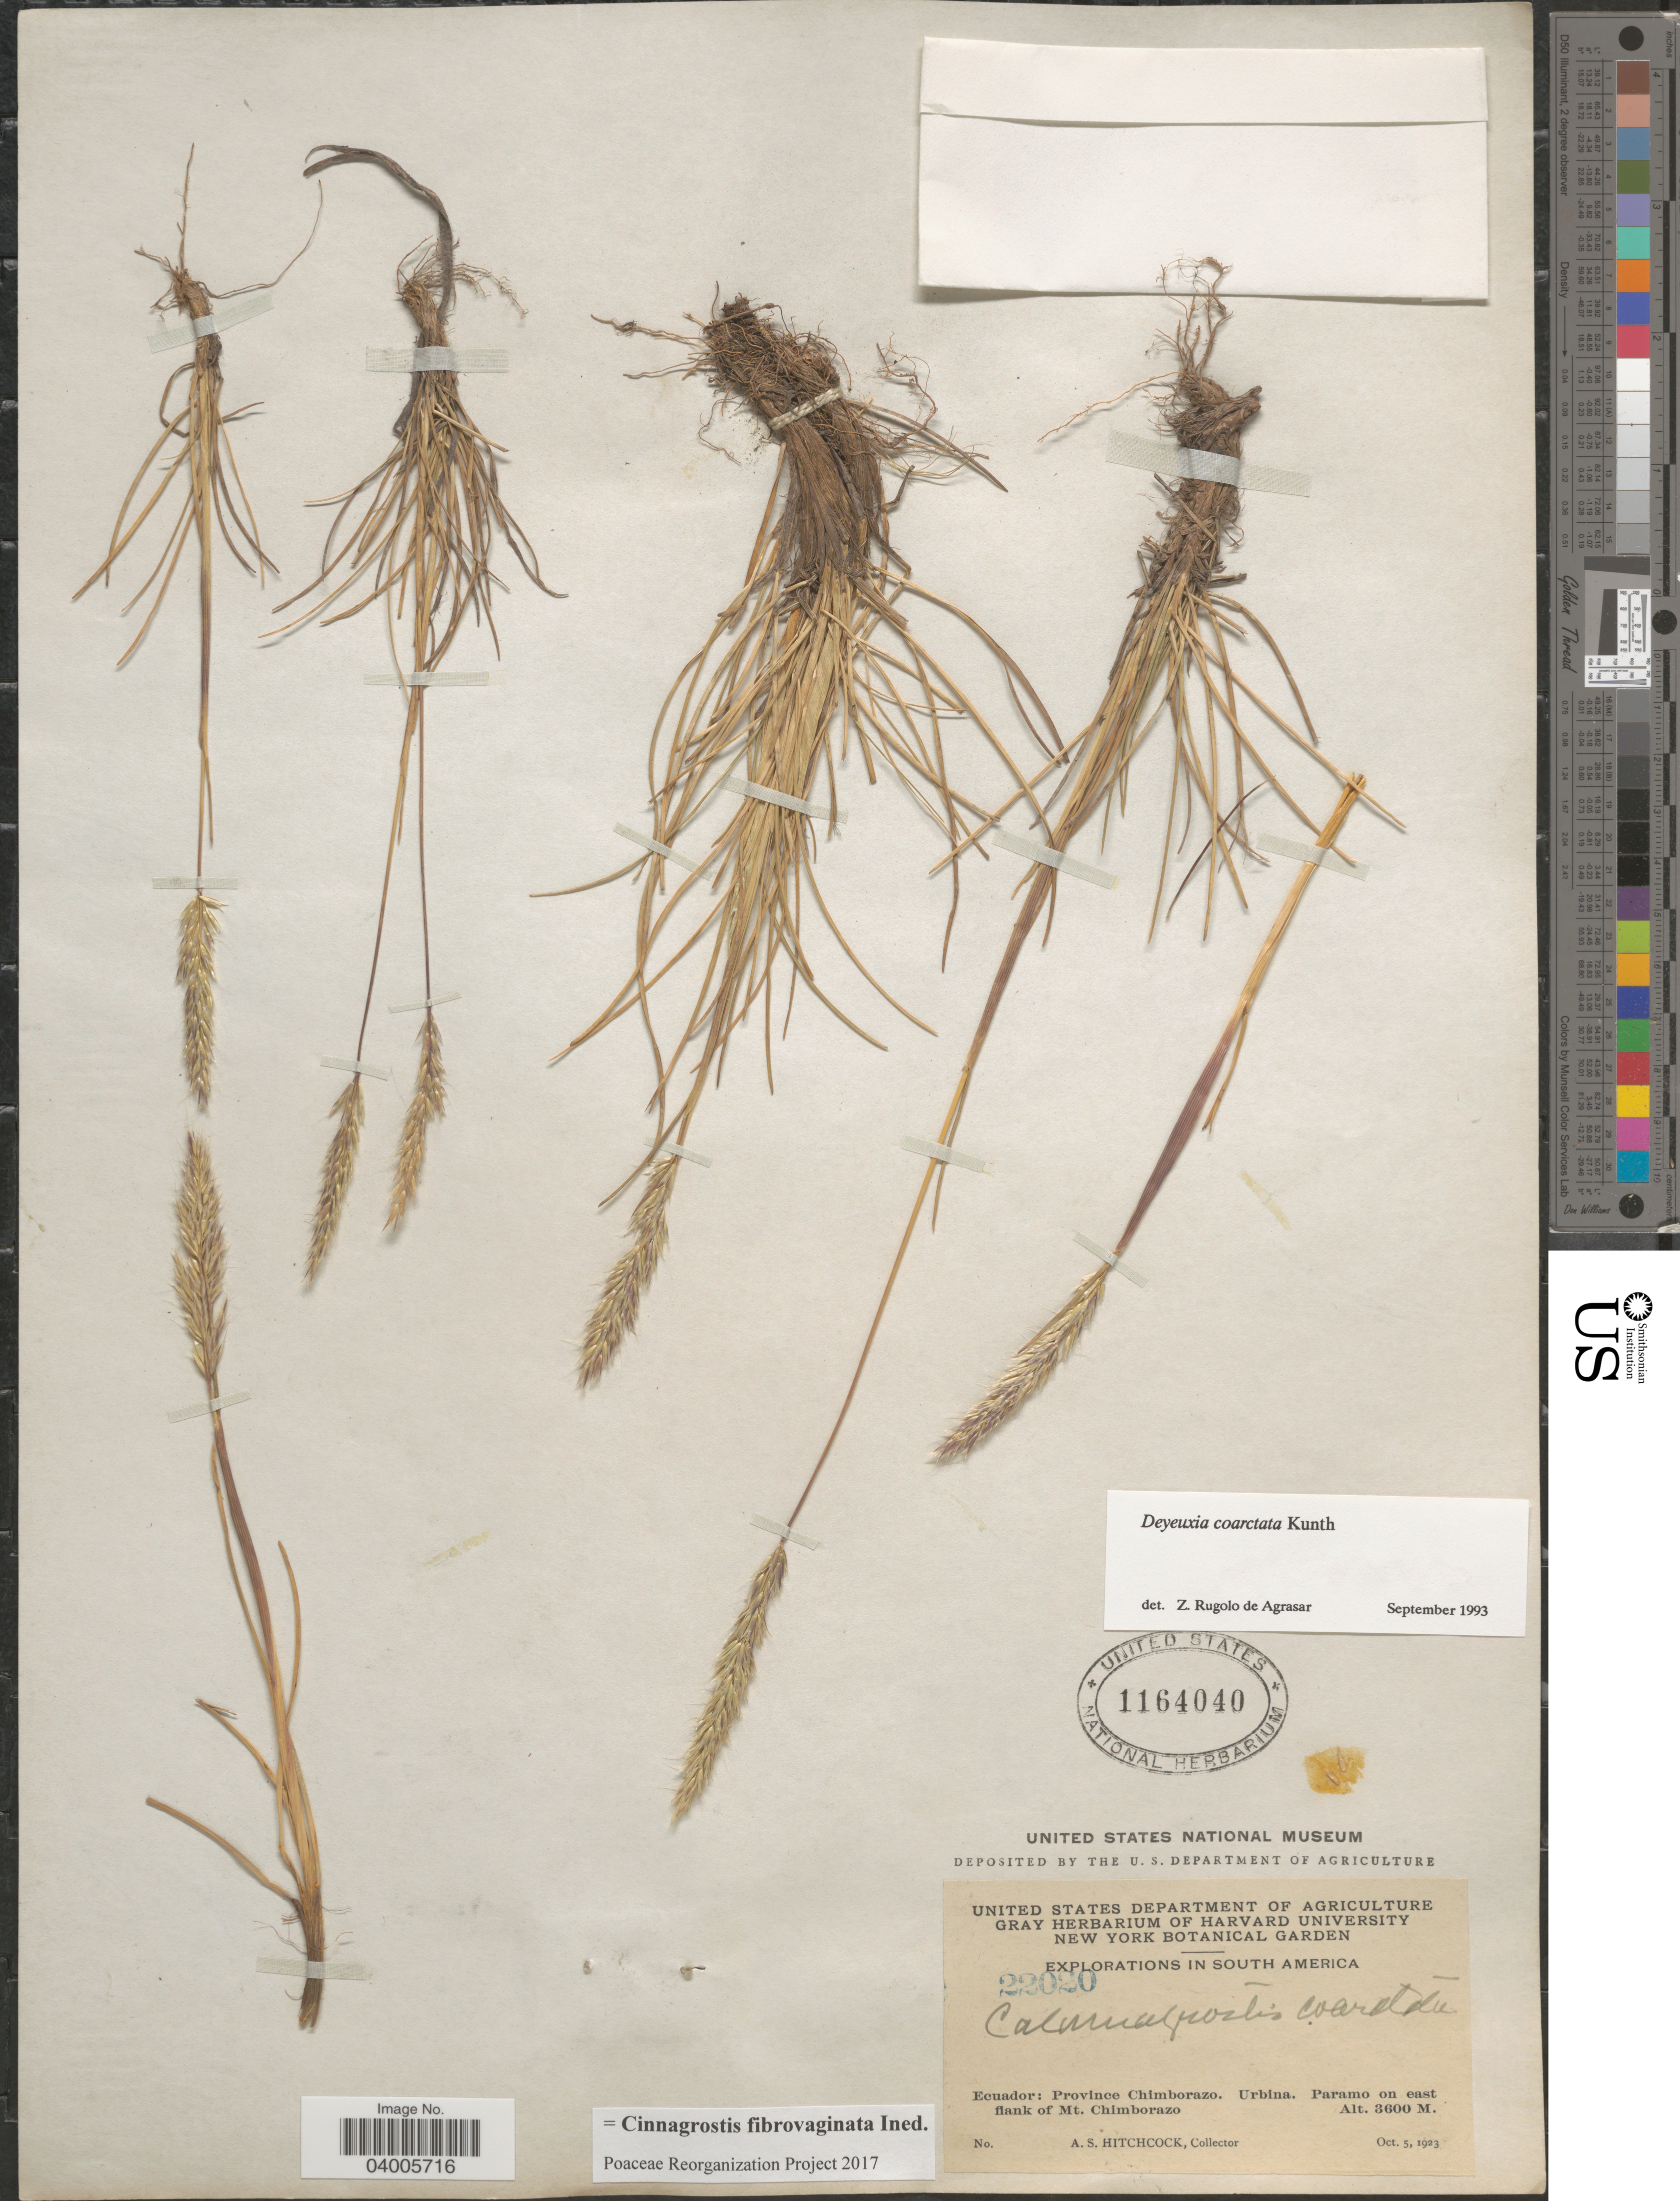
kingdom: Plantae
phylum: Tracheophyta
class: Liliopsida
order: Poales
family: Poaceae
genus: Cinnagrostis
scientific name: Cinnagrostis coarctata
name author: (Kunth) P.M. Peterson et al.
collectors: A. S. Hitchcock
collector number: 22020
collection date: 1923-10-05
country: Ecuador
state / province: Chimborazo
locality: Urbina. Paramo on east flank of Mt. Chimborazo.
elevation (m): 3600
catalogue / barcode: US 1164040